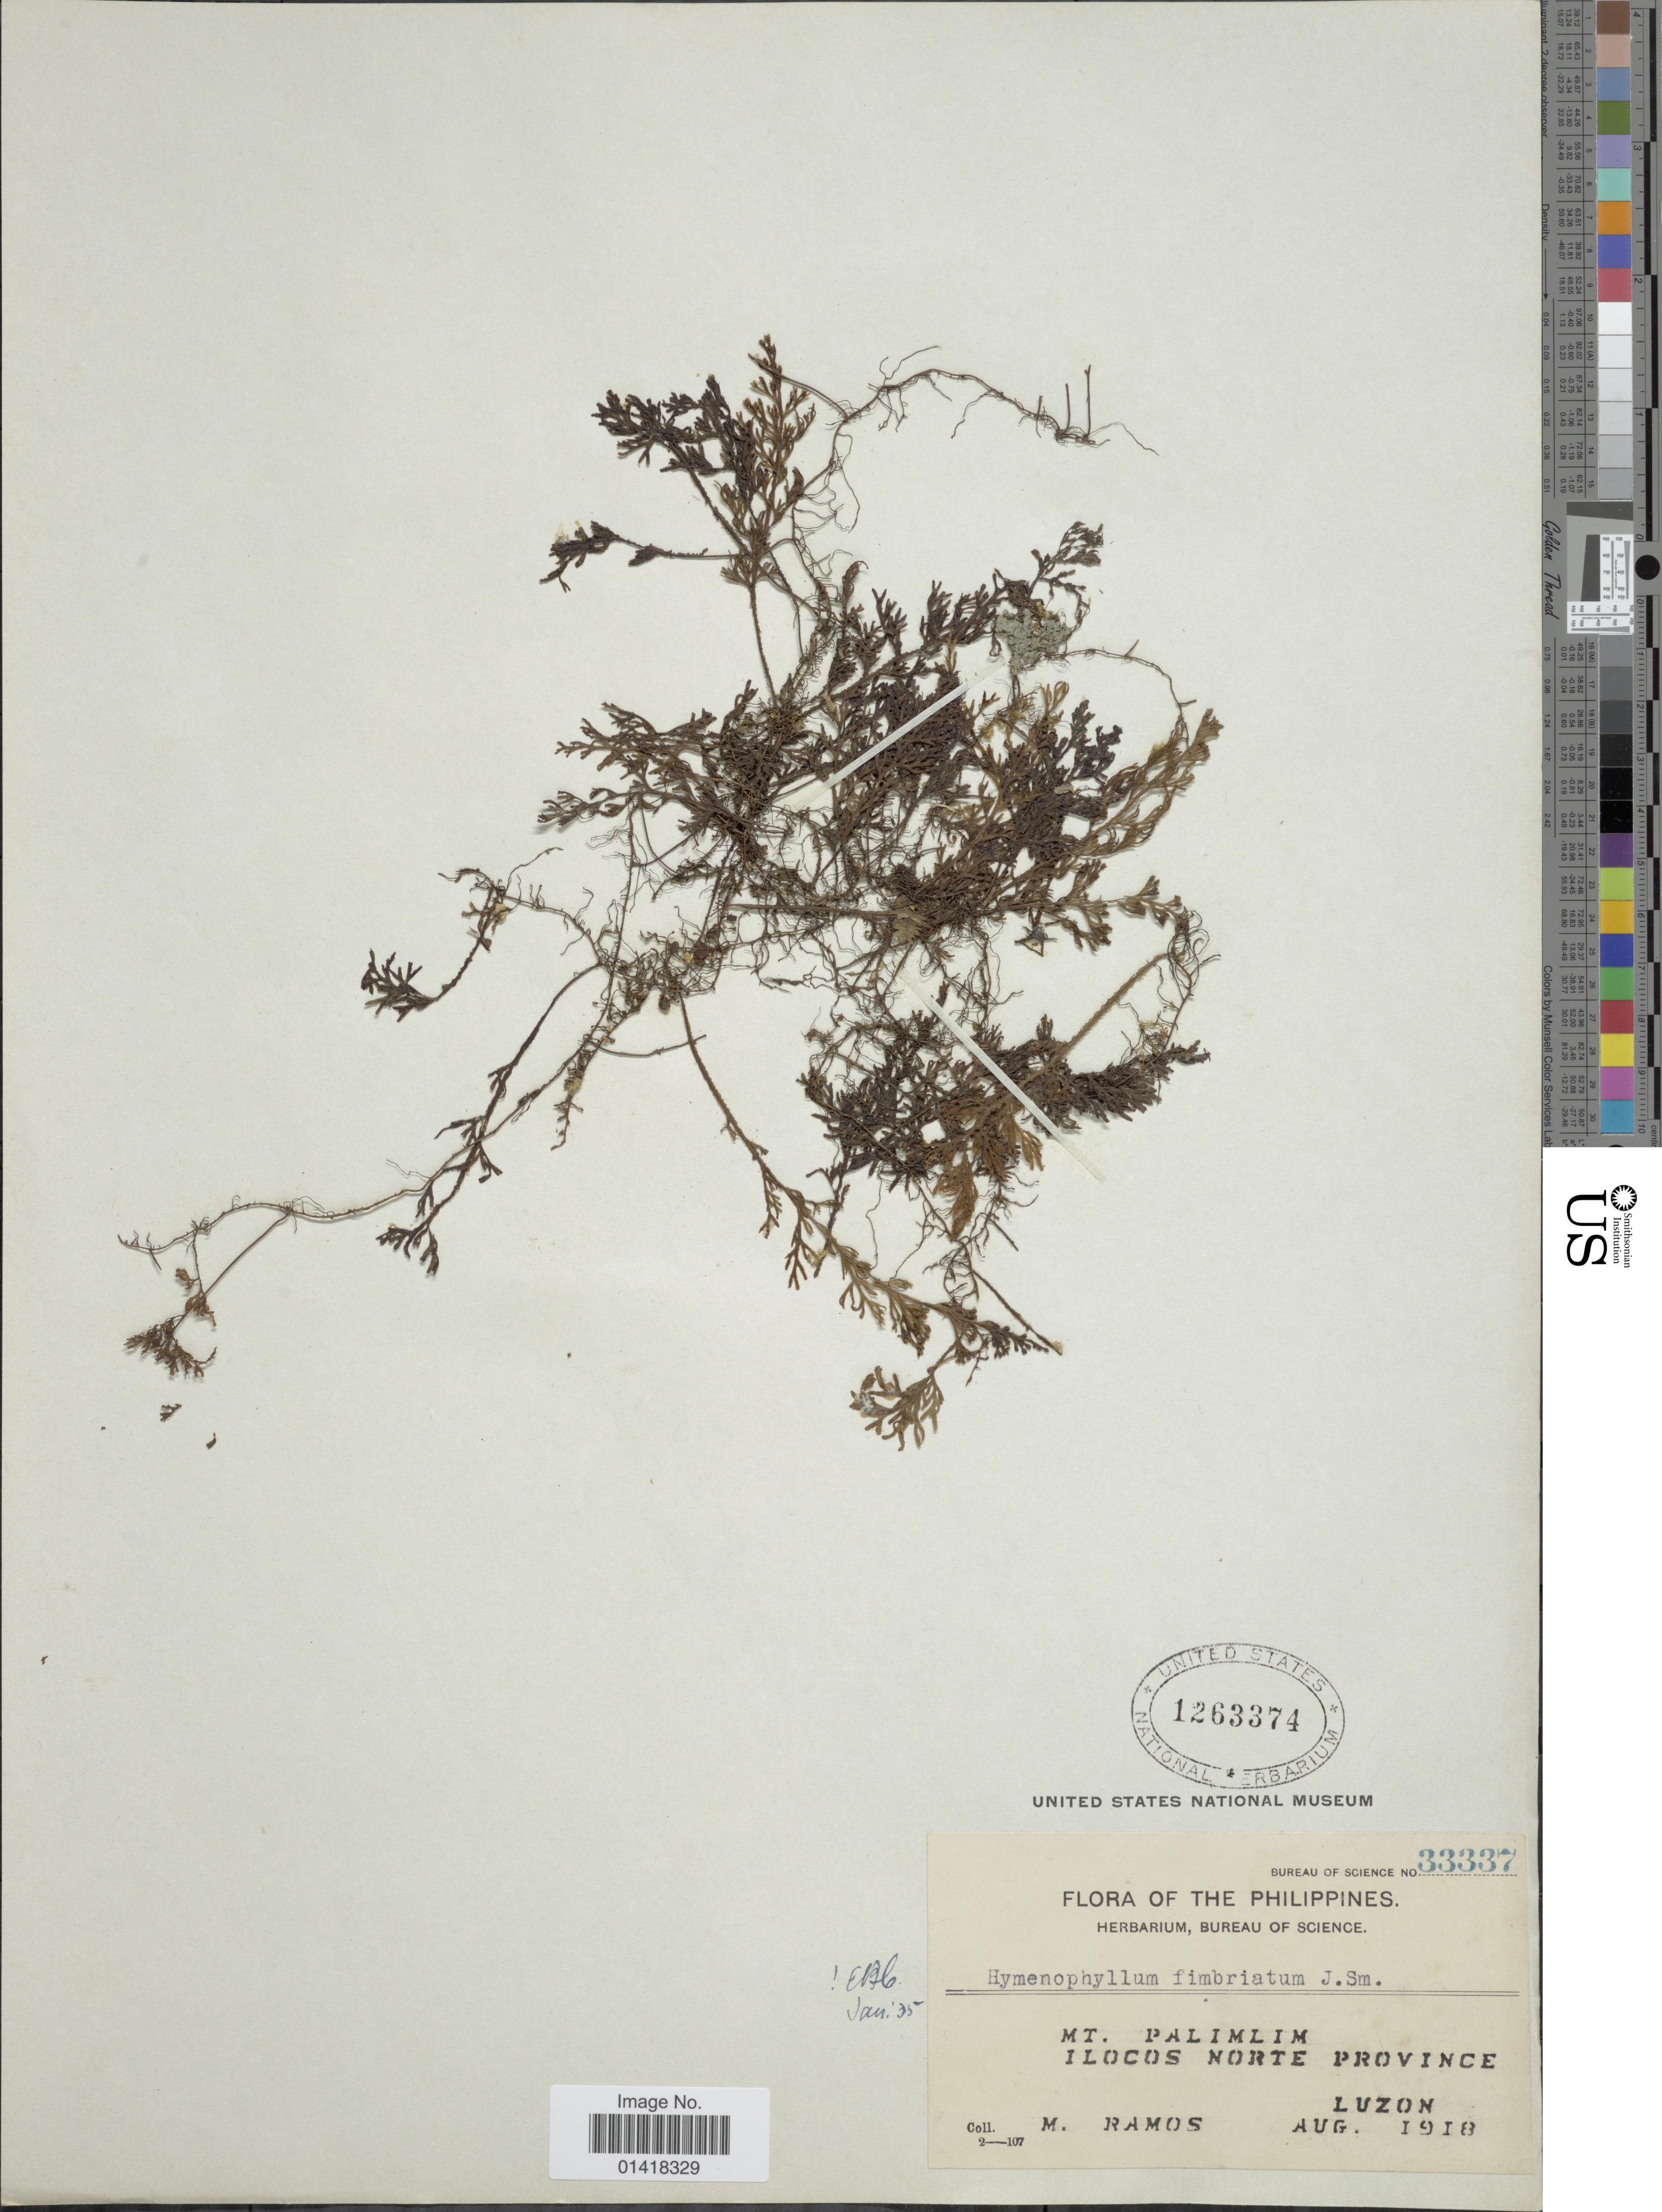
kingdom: Plantae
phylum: Tracheophyta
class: Polypodiopsida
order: Hymenophyllales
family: Hymenophyllaceae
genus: Hymenophyllum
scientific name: Hymenophyllum fimbriatum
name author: J. Sm.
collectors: M. Ramos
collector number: Bureau of Science 33337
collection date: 1918-08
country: Philippines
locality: The Philippines. Mt. Palimlim, Ilocos Norte Province. Luzon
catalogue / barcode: US 1263374